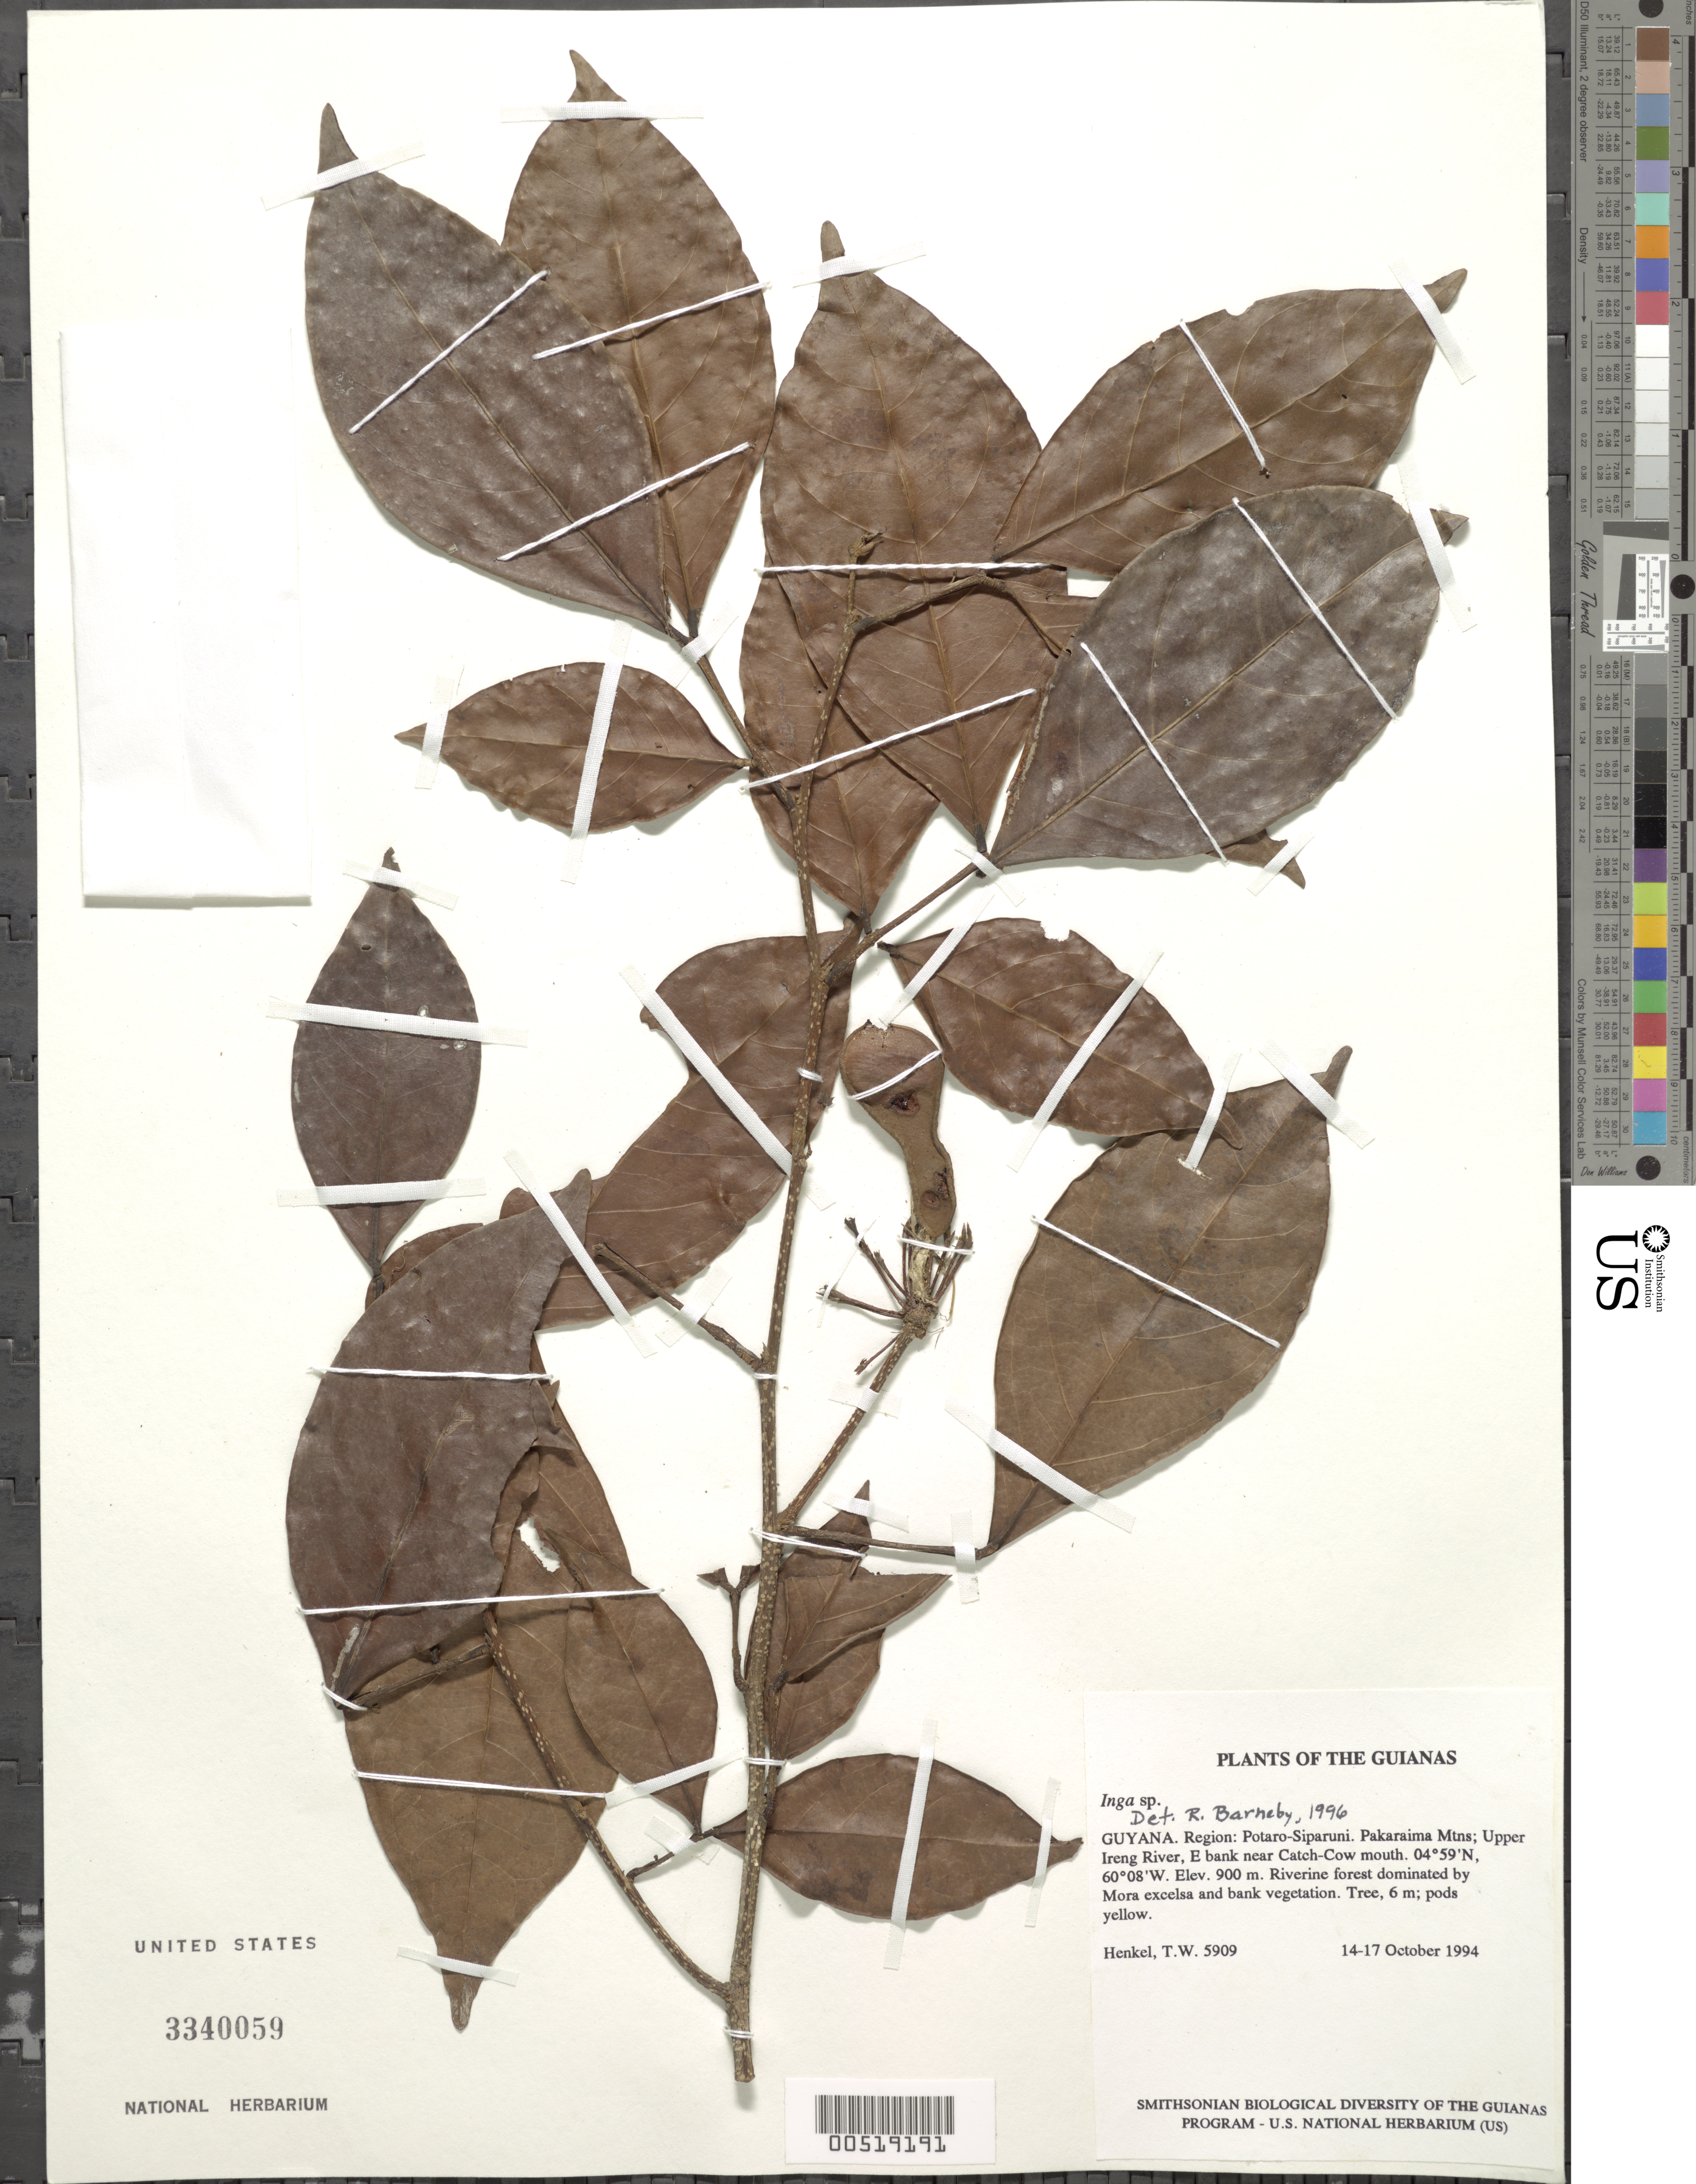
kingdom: Plantae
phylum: Tracheophyta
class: Magnoliopsida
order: Fabales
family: Fabaceae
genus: Inga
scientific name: Inga sp.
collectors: T. Henkel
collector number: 5909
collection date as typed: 14-17 October 1994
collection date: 1994-10-14/1994-10-17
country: Guyana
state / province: Potaro-Siparuni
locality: Pakaraima Mtns; Upper Ireng River, E bank near Catch-Cow mouth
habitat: Riverine forest dominated by Mora excelsa and bank vegetation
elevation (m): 900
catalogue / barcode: US 3340059